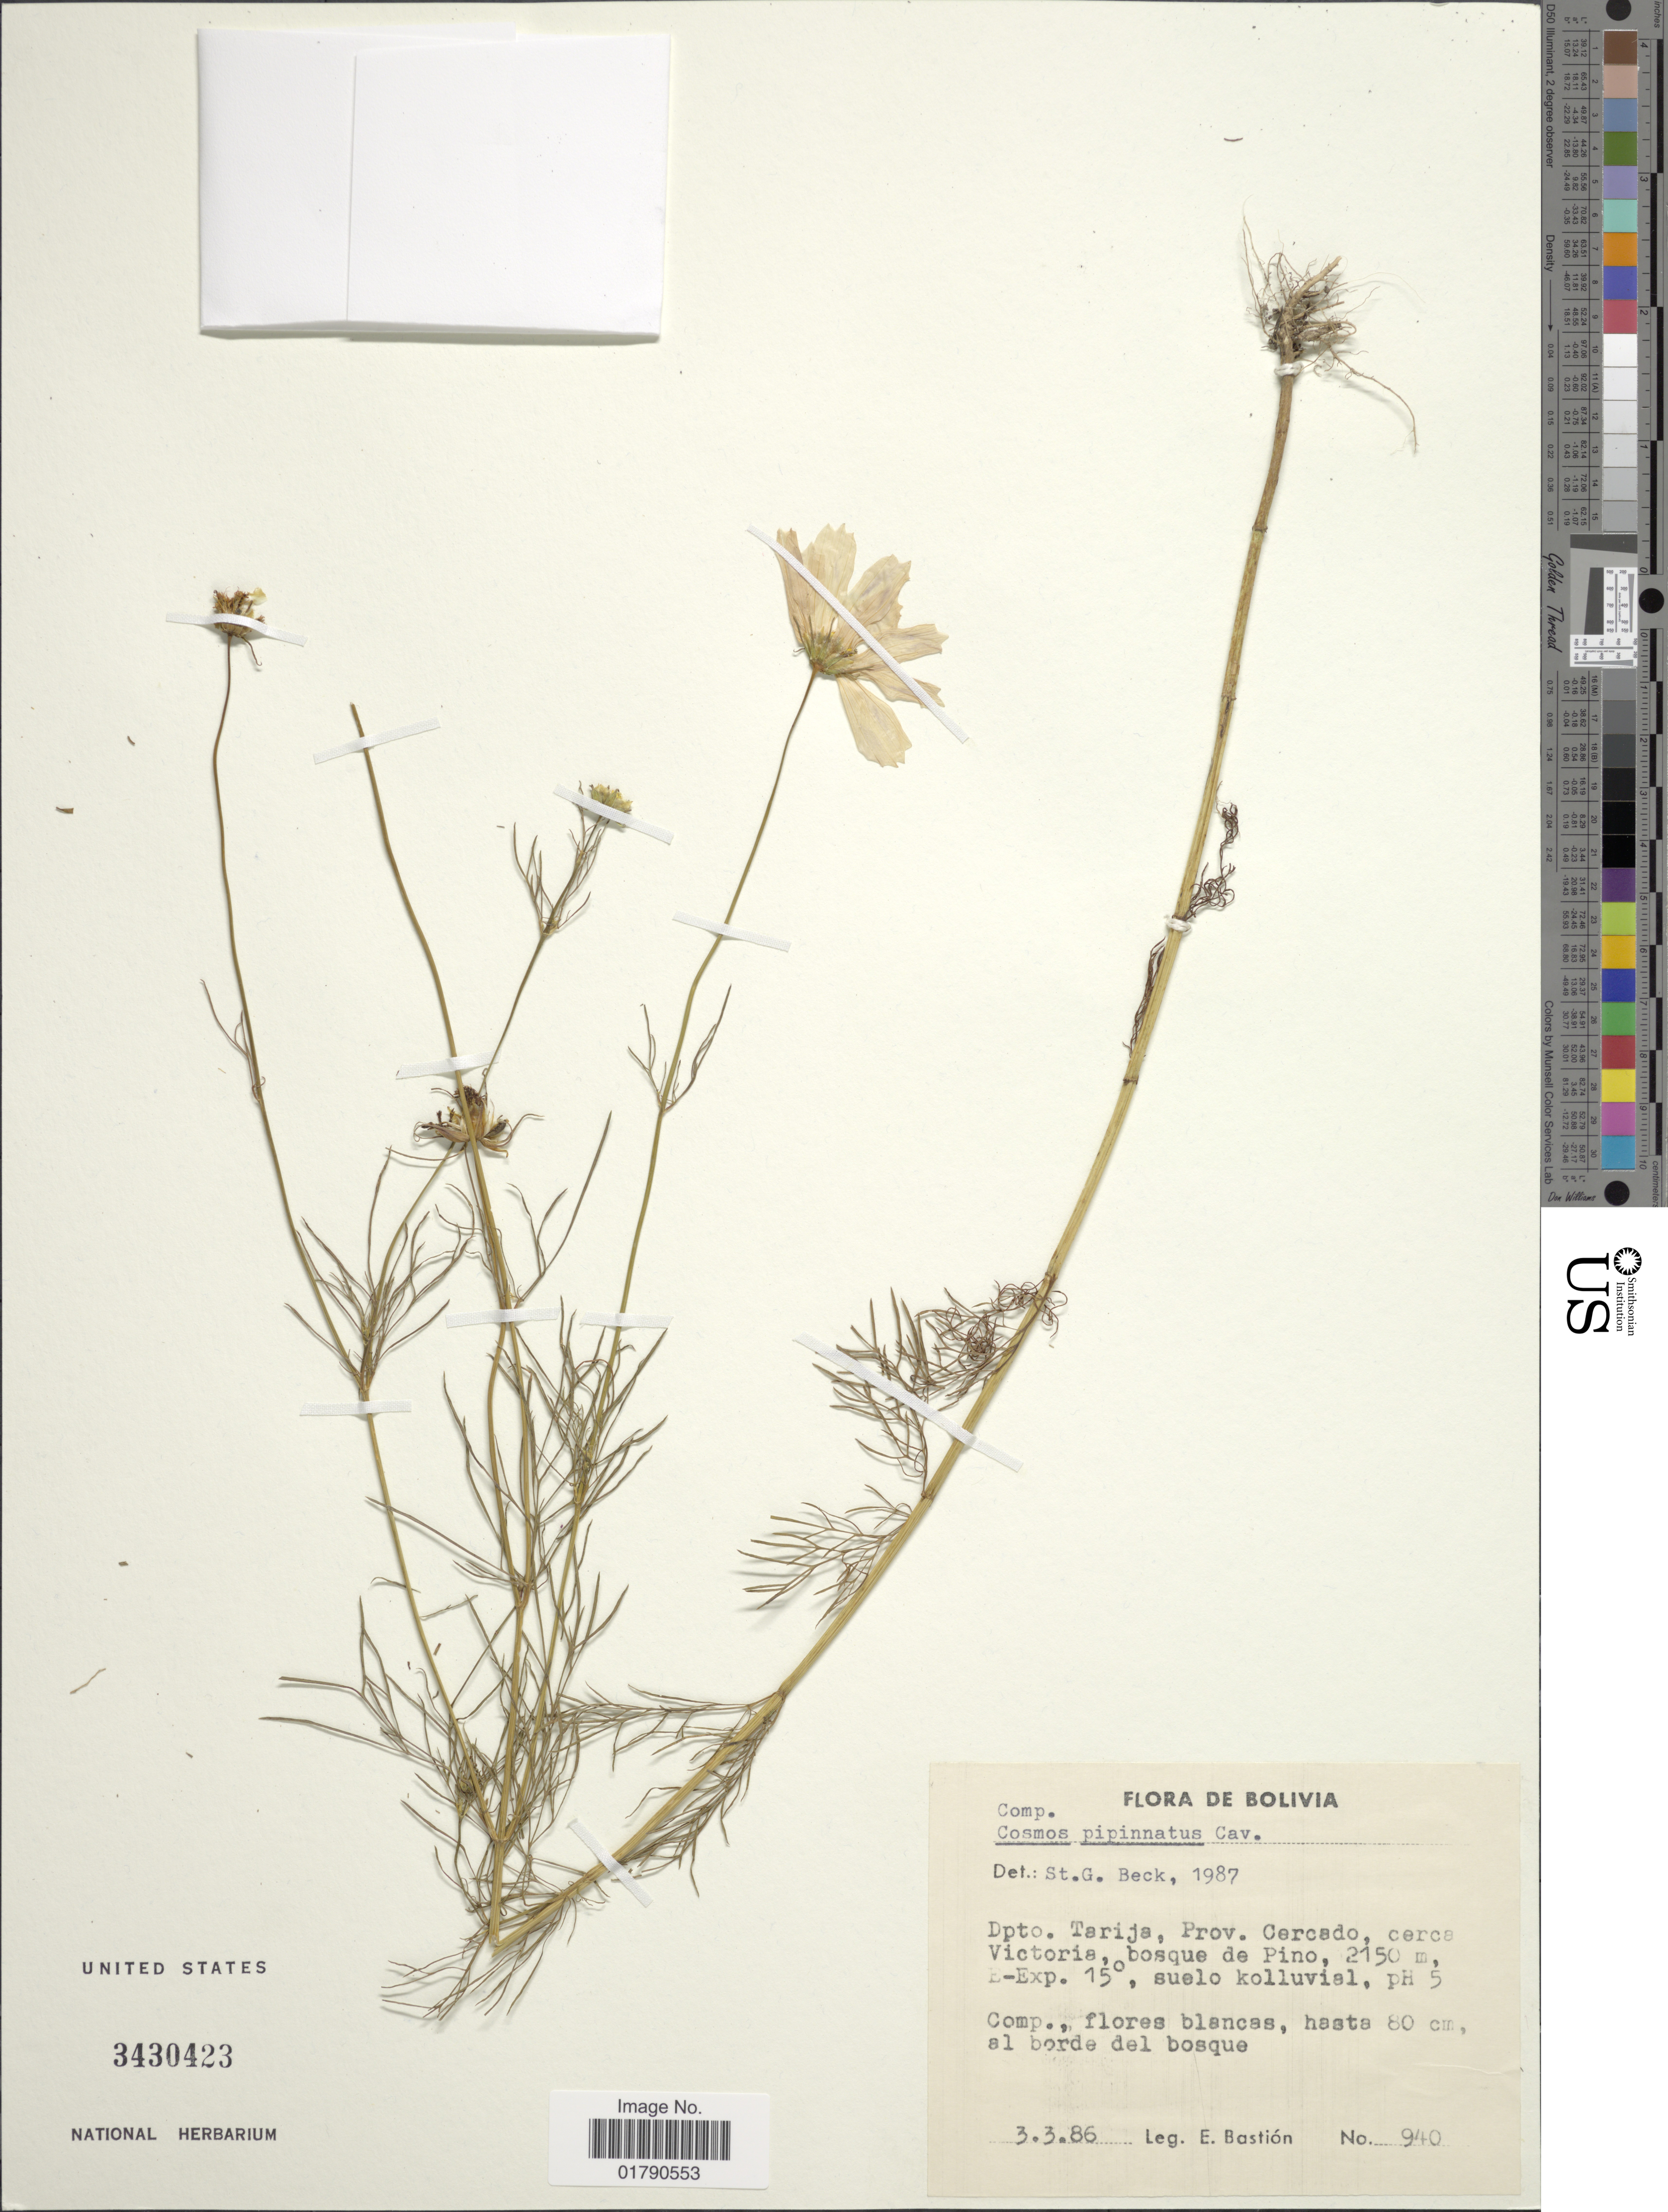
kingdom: Plantae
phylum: Tracheophyta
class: Magnoliopsida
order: Asterales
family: Asteraceae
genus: Cosmos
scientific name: Cosmos bipinnatus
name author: Cav.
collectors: E. Bastion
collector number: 940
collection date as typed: Transcribed d/m/y: 3/3/86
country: Bolivia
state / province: Tarija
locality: Prov. Cercado, cerca Victoria, bosque de Pino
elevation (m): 2150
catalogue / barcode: US 3430423